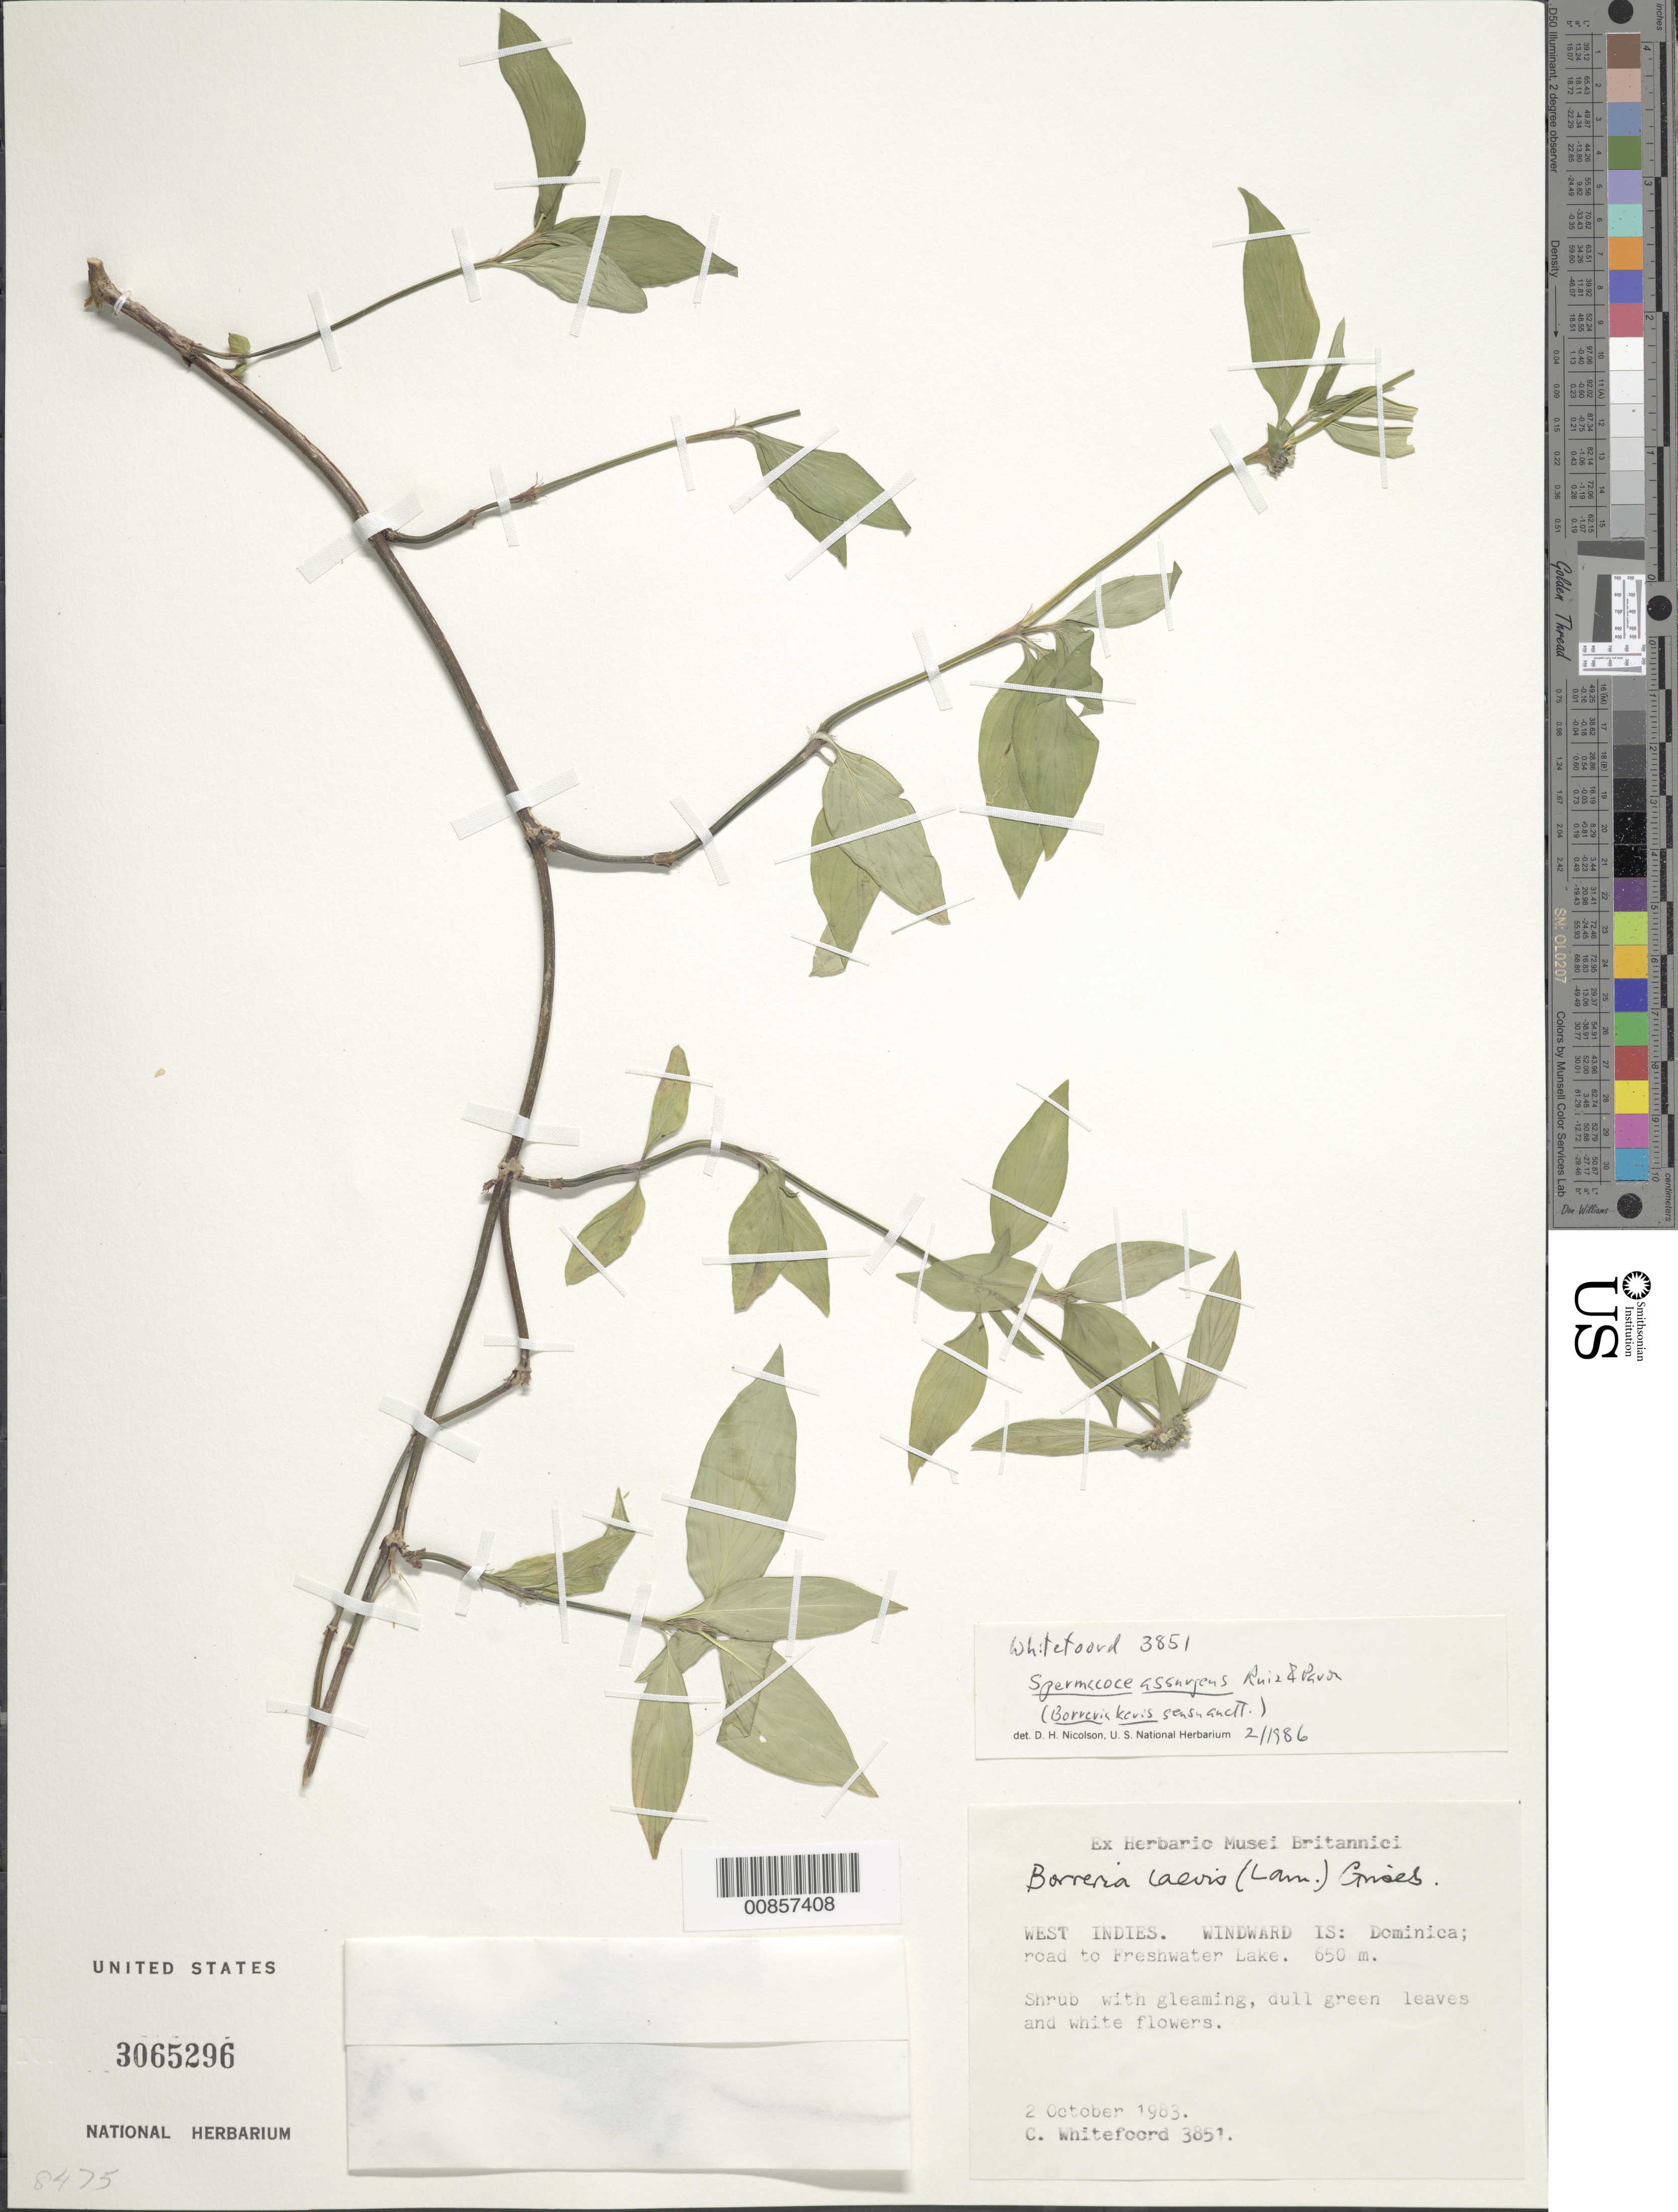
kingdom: Plantae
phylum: Tracheophyta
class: Magnoliopsida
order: Gentianales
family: Rubiaceae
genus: Spermacoce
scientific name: Spermacoce remota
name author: Lam.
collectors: C. Whitefoord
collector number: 3851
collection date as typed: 02 Oct 1983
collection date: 1983-10-02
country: Dominica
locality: Road to Freshwater Lake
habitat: Along road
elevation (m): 650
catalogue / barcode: US 3065296